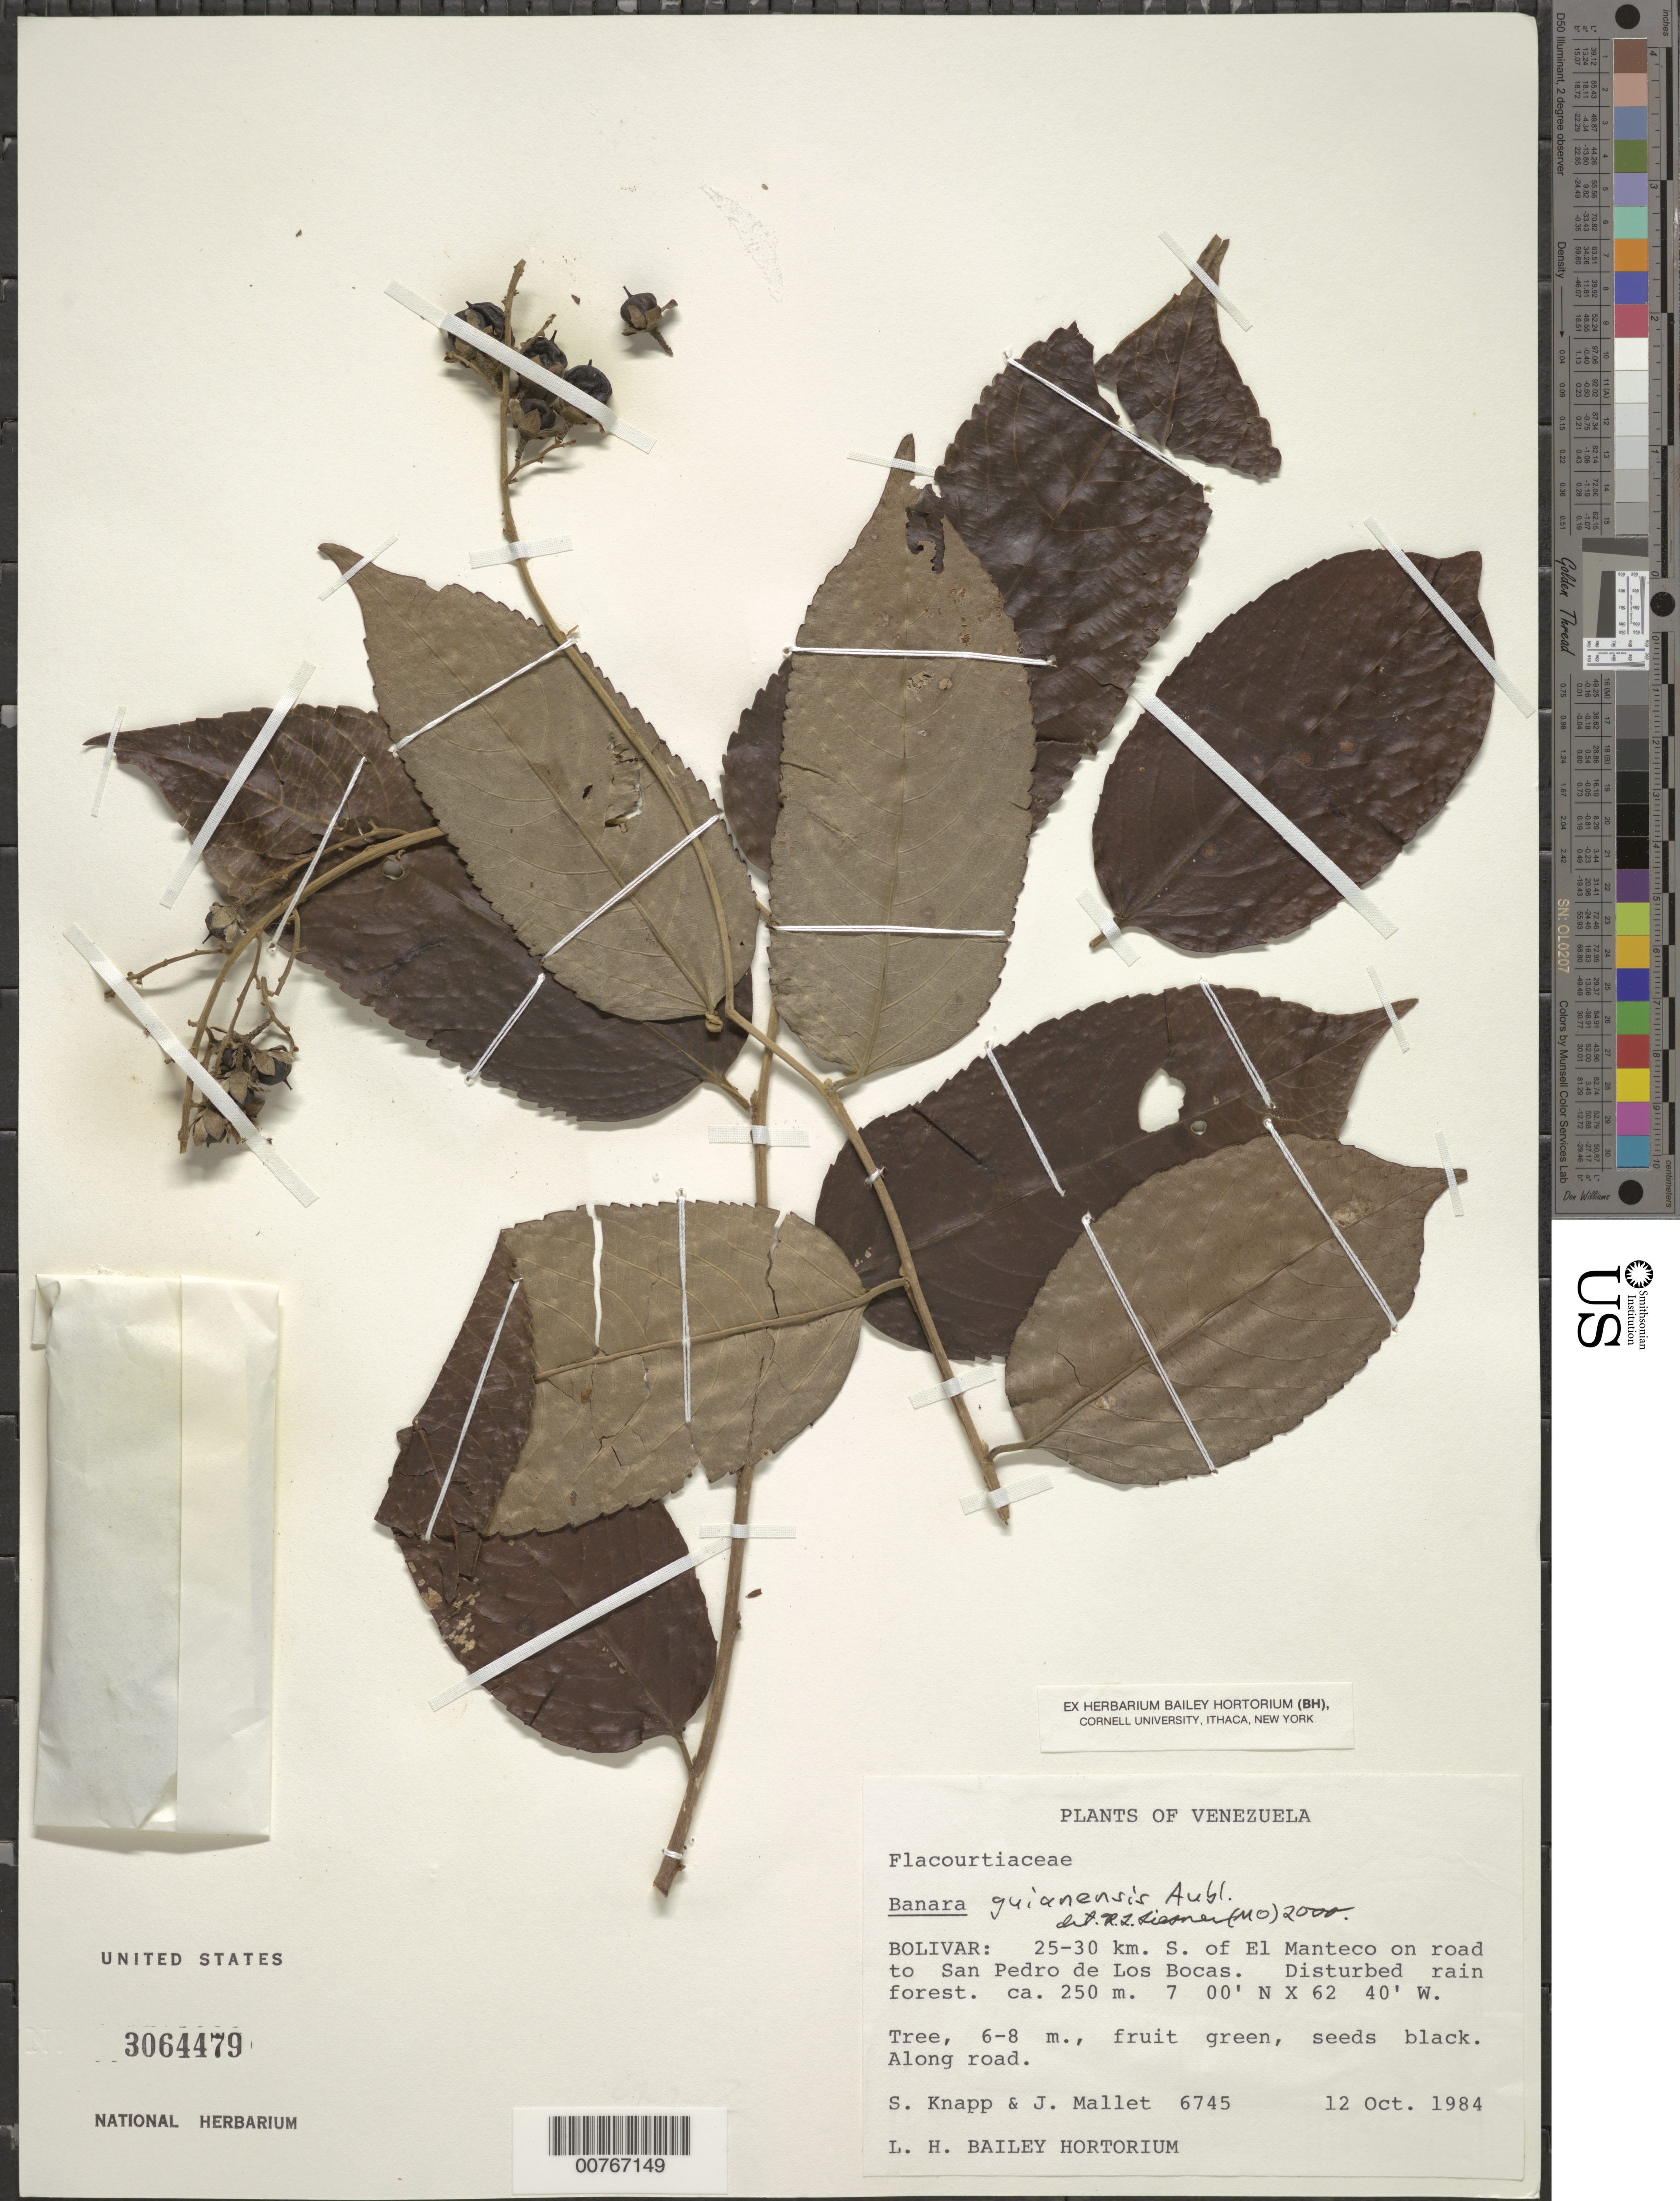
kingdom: Plantae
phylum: Tracheophyta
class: Magnoliopsida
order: Malpighiales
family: Salicaceae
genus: Banara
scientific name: Banara guianensis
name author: Aubl.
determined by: Liesner, R. L.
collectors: S. Knapp & J. Mallet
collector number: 6745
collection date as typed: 12-Oct-84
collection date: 1984-10-12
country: Venezuela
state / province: Bolívar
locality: El Manteco, 25-30 km S of, on road to San Pedro de Los Bocas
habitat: Disturbed rainforest, along road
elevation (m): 250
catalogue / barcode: US 3064479